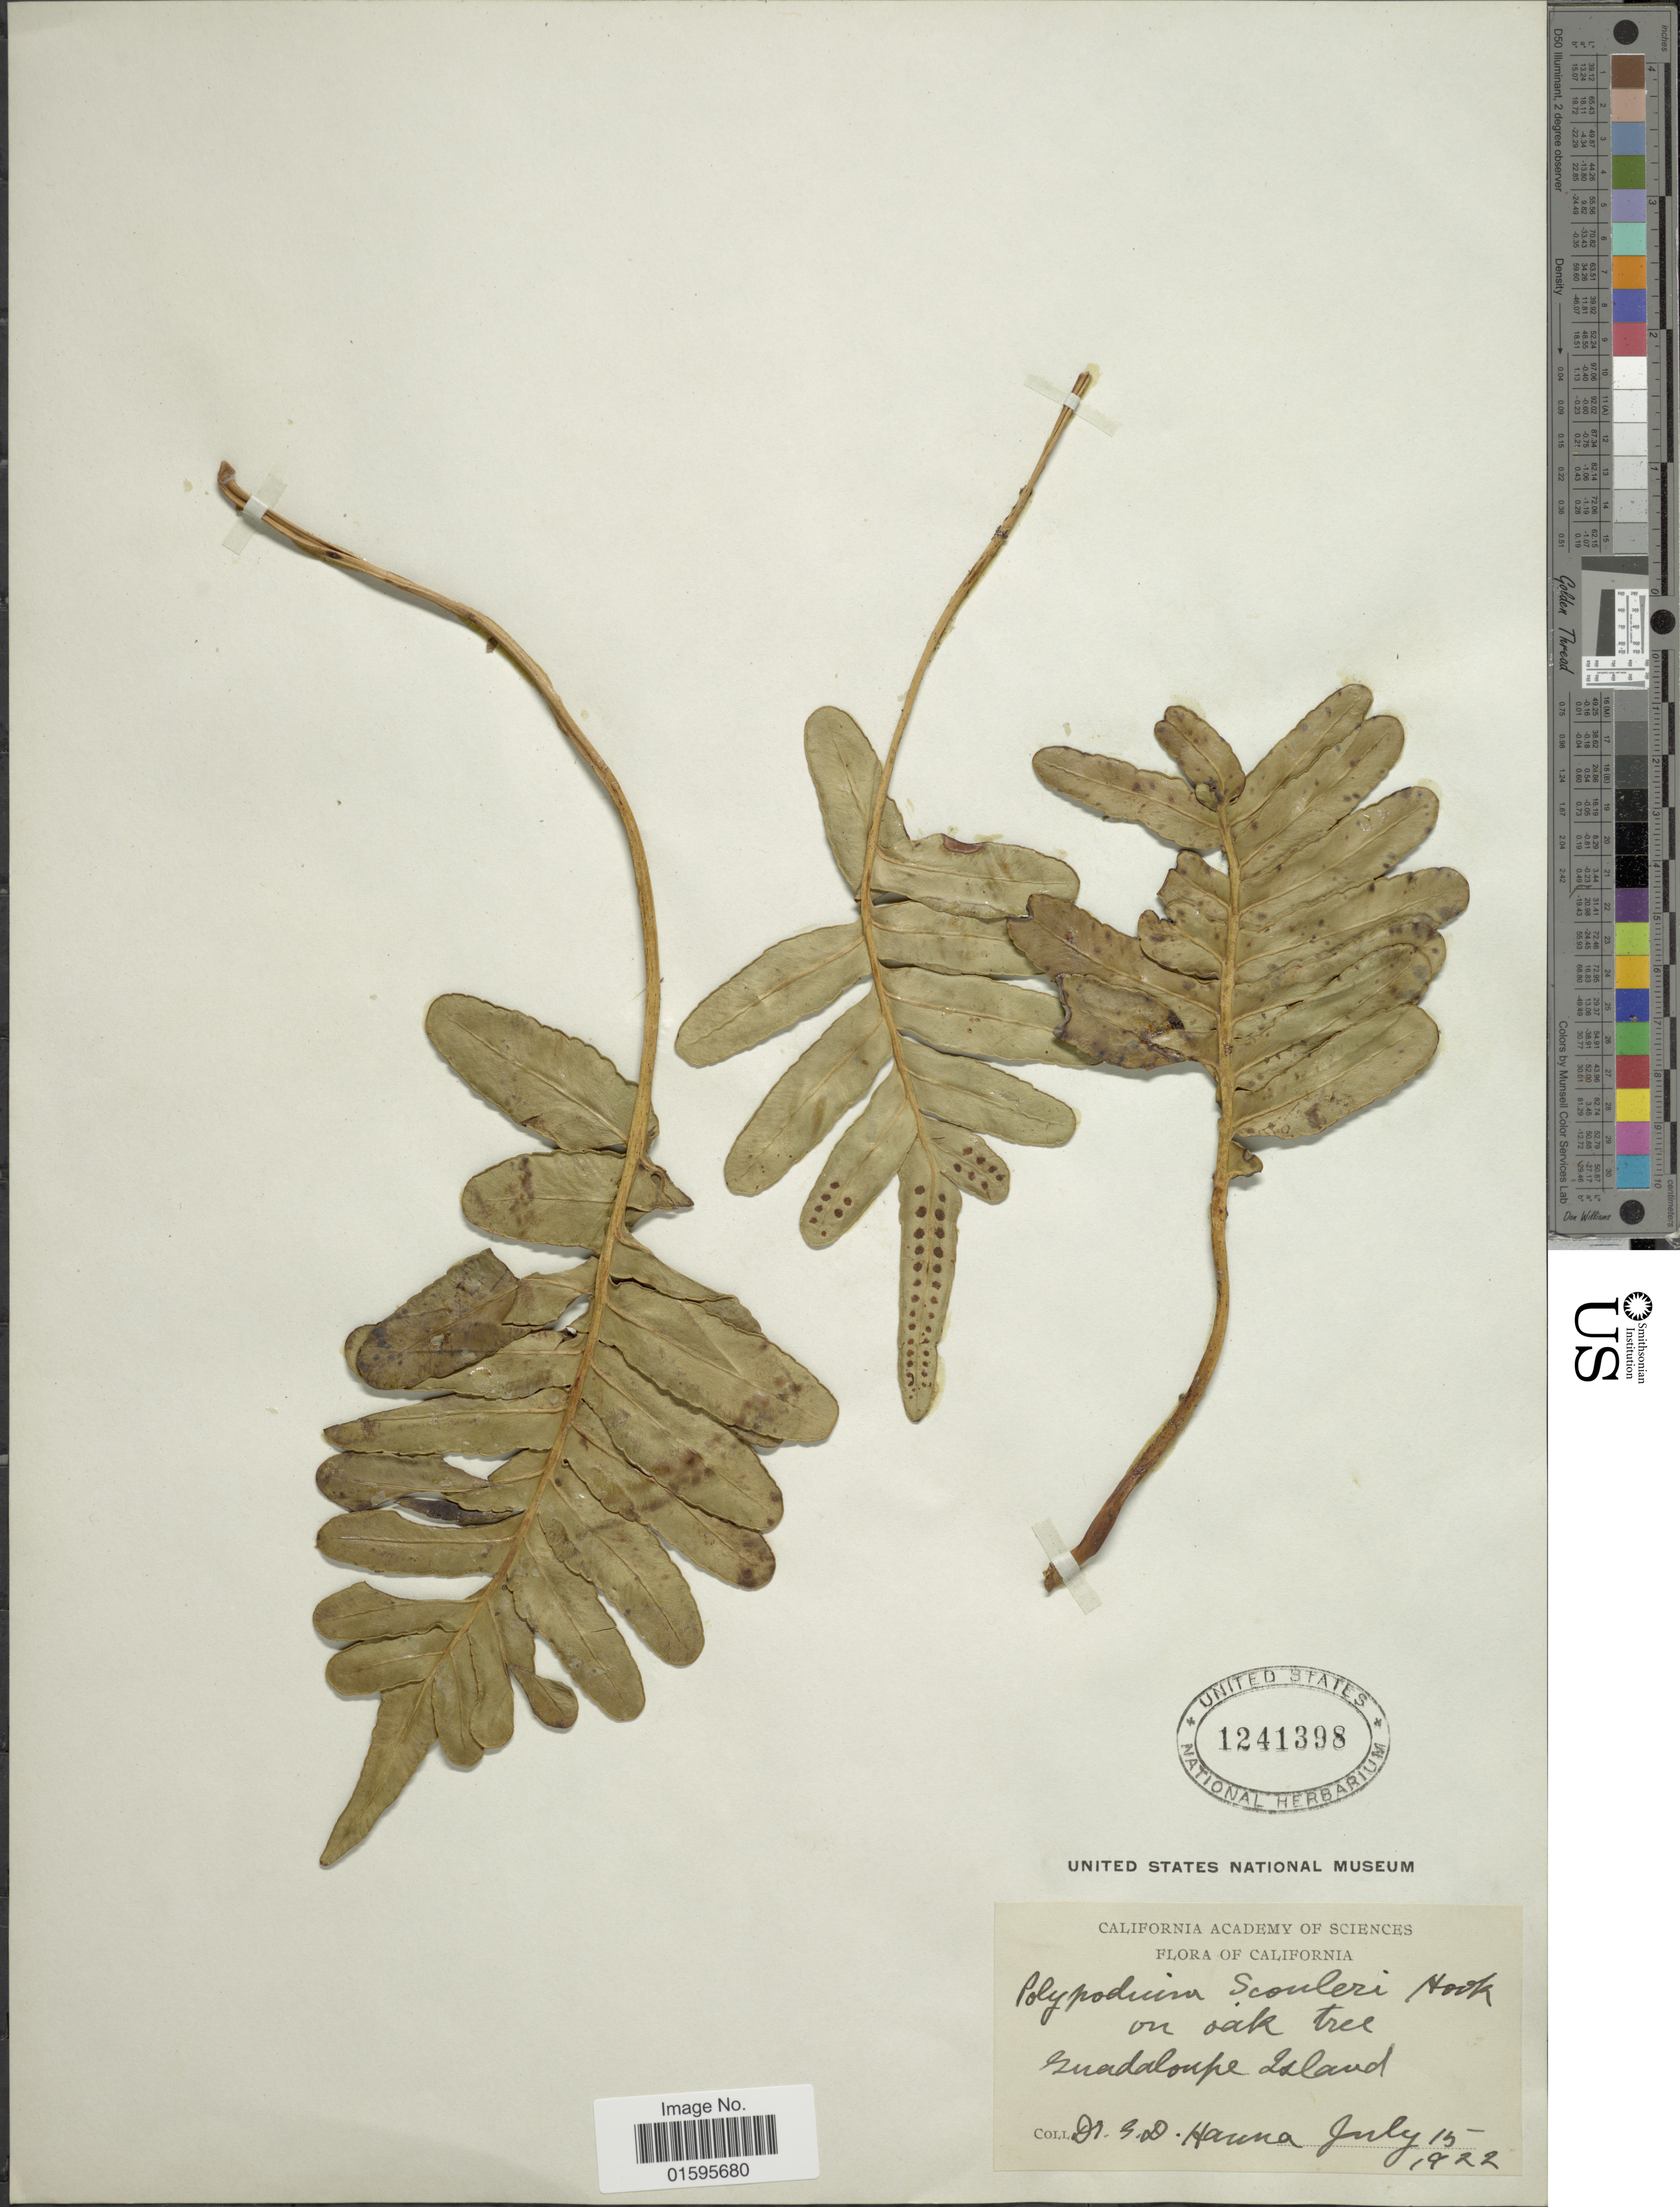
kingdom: Plantae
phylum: Tracheophyta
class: Polypodiopsida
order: Polypodiales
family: Polypodiaceae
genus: Polypodium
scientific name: Polypodium scouleri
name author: Hook. & Grev.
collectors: G. D. Hanna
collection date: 1922-07-15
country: Mexico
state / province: Baja California Norte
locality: California, Guadaloupe Island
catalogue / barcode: US 1241398